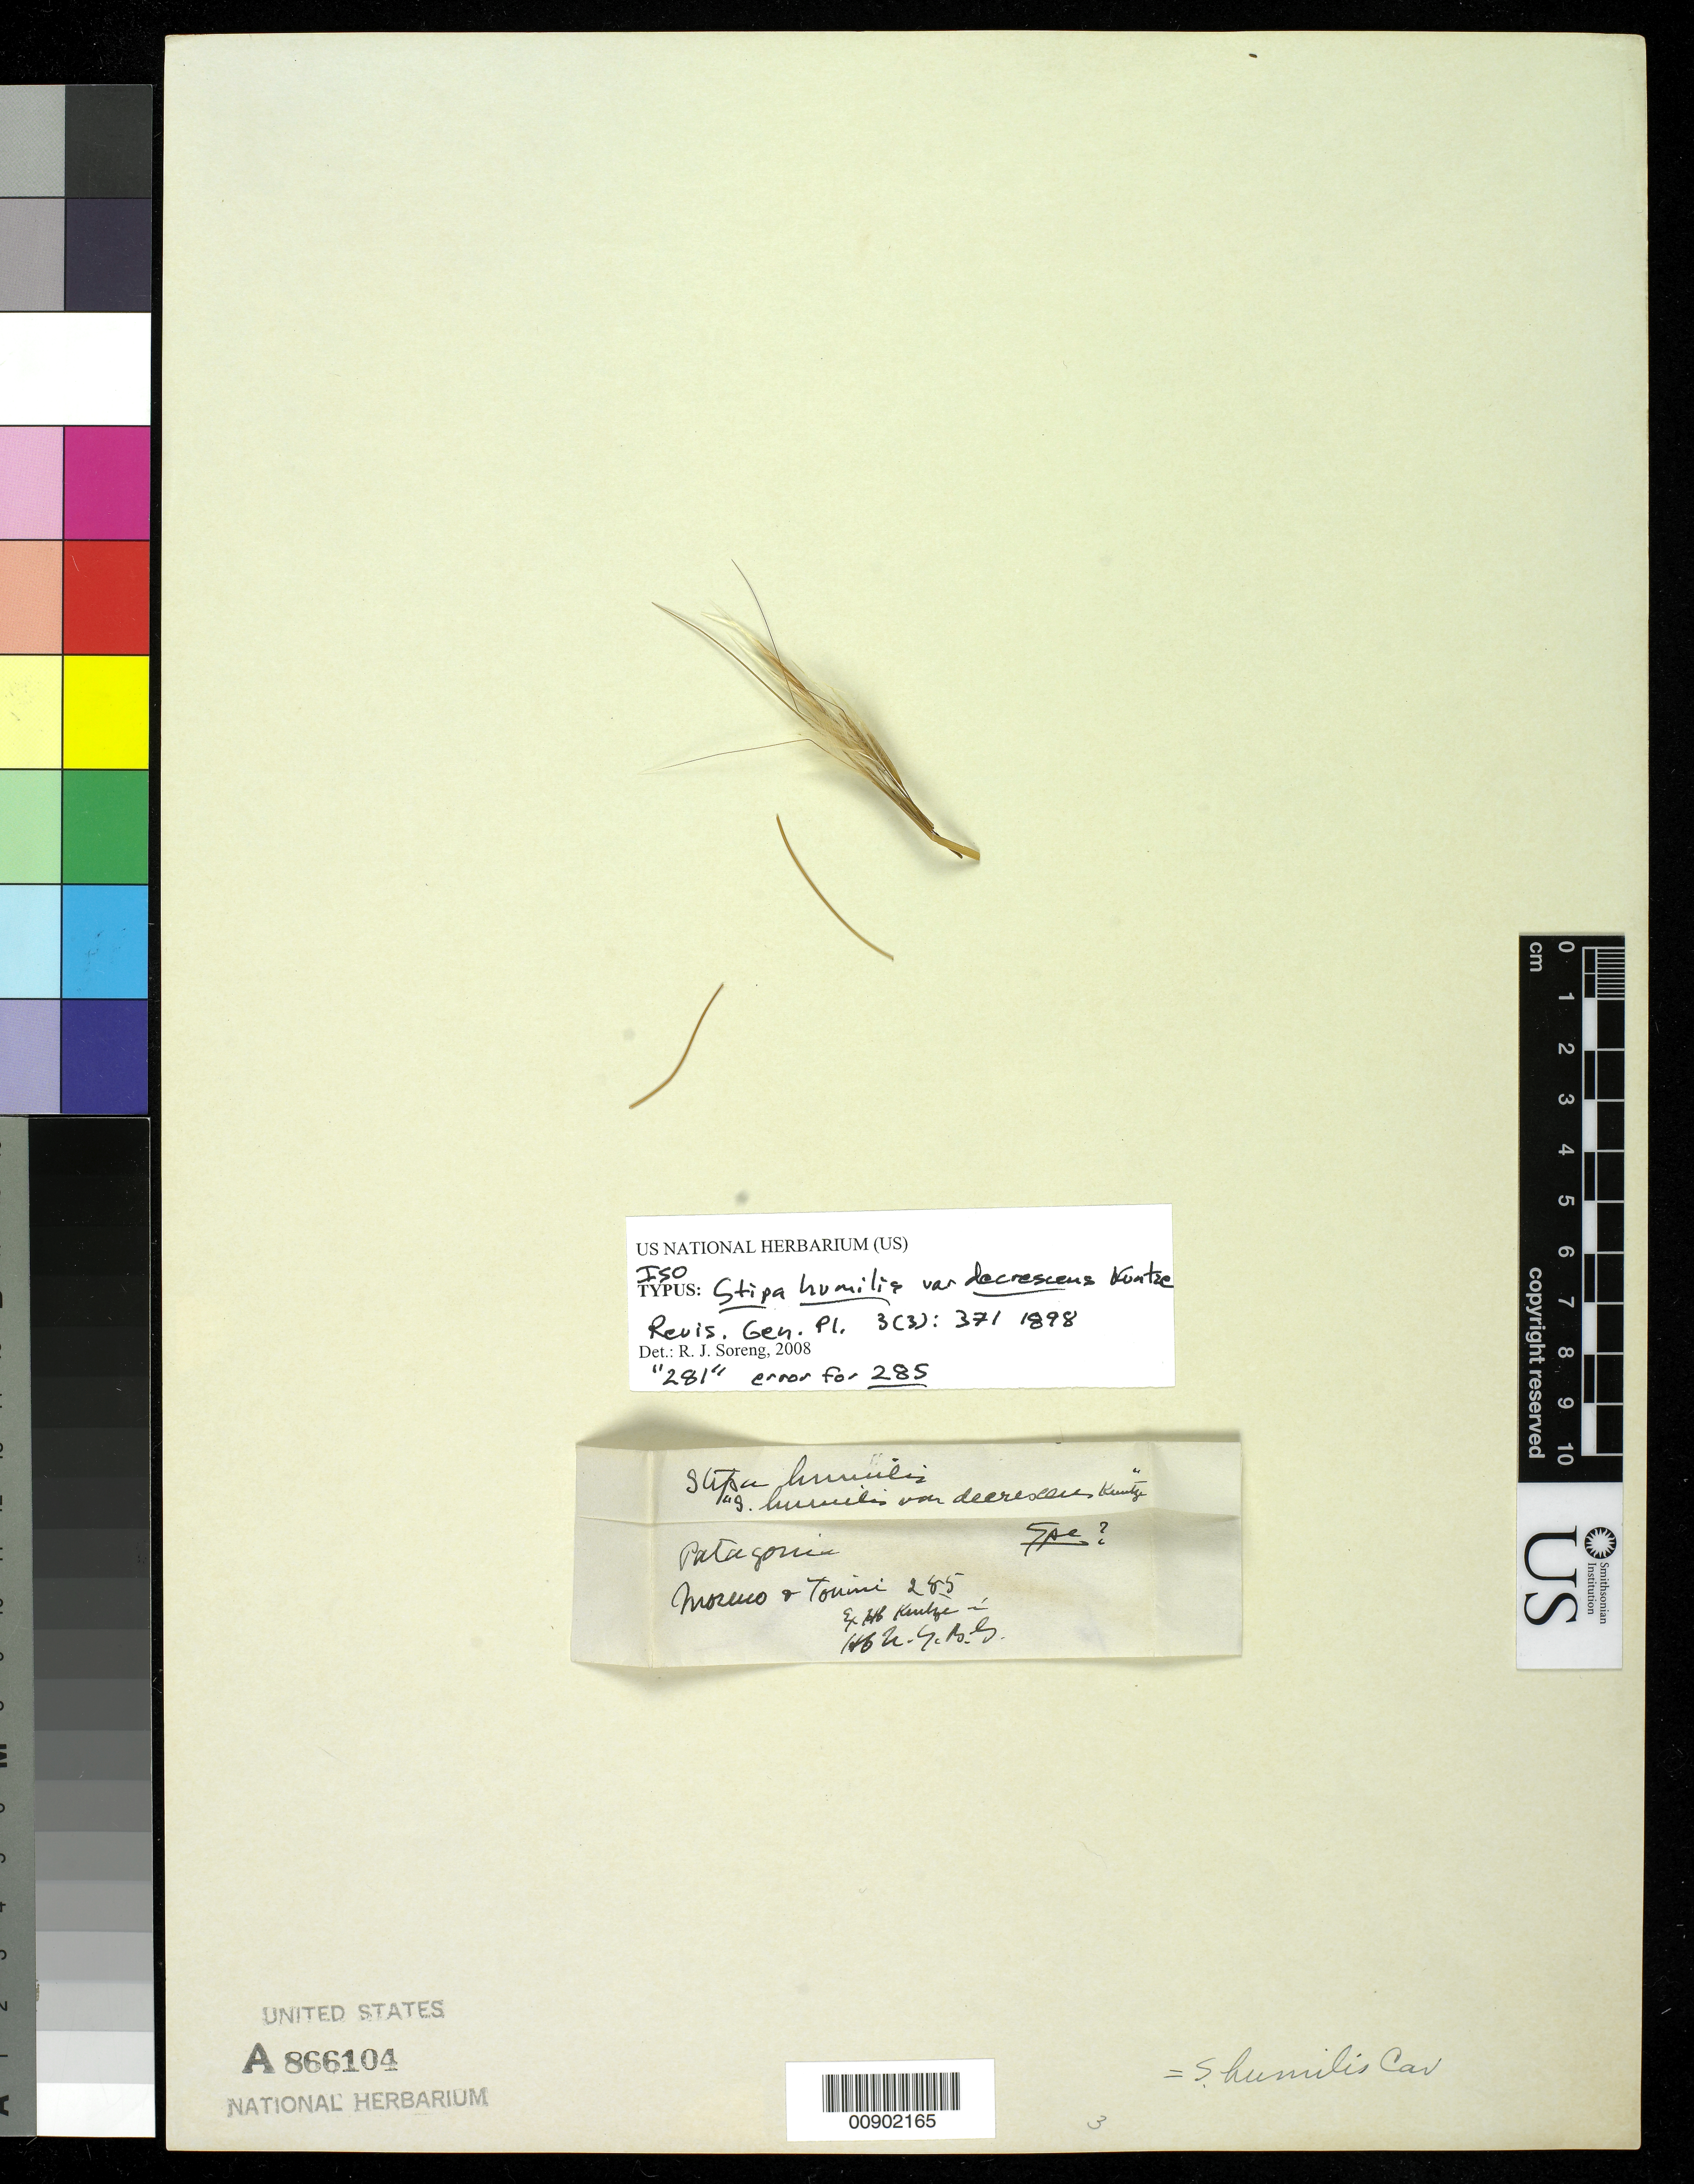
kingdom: Plantae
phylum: Tracheophyta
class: Liliopsida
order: Poales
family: Poaceae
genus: Stipa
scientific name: Stipa humilis var. decrescens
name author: Kuntze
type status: Isotype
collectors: E. Moreno & -. Tonini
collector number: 285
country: Argentina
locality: Patagonia. [Protologue, "Argentina: Paso Cruz 2000 m."]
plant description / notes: Fragmentary material of type specimen ex herb. Kuntze. Protologue cites "281 Mor. & Ton.", apparently in error; [holo]type now at NY is 285.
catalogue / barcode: US 866104A